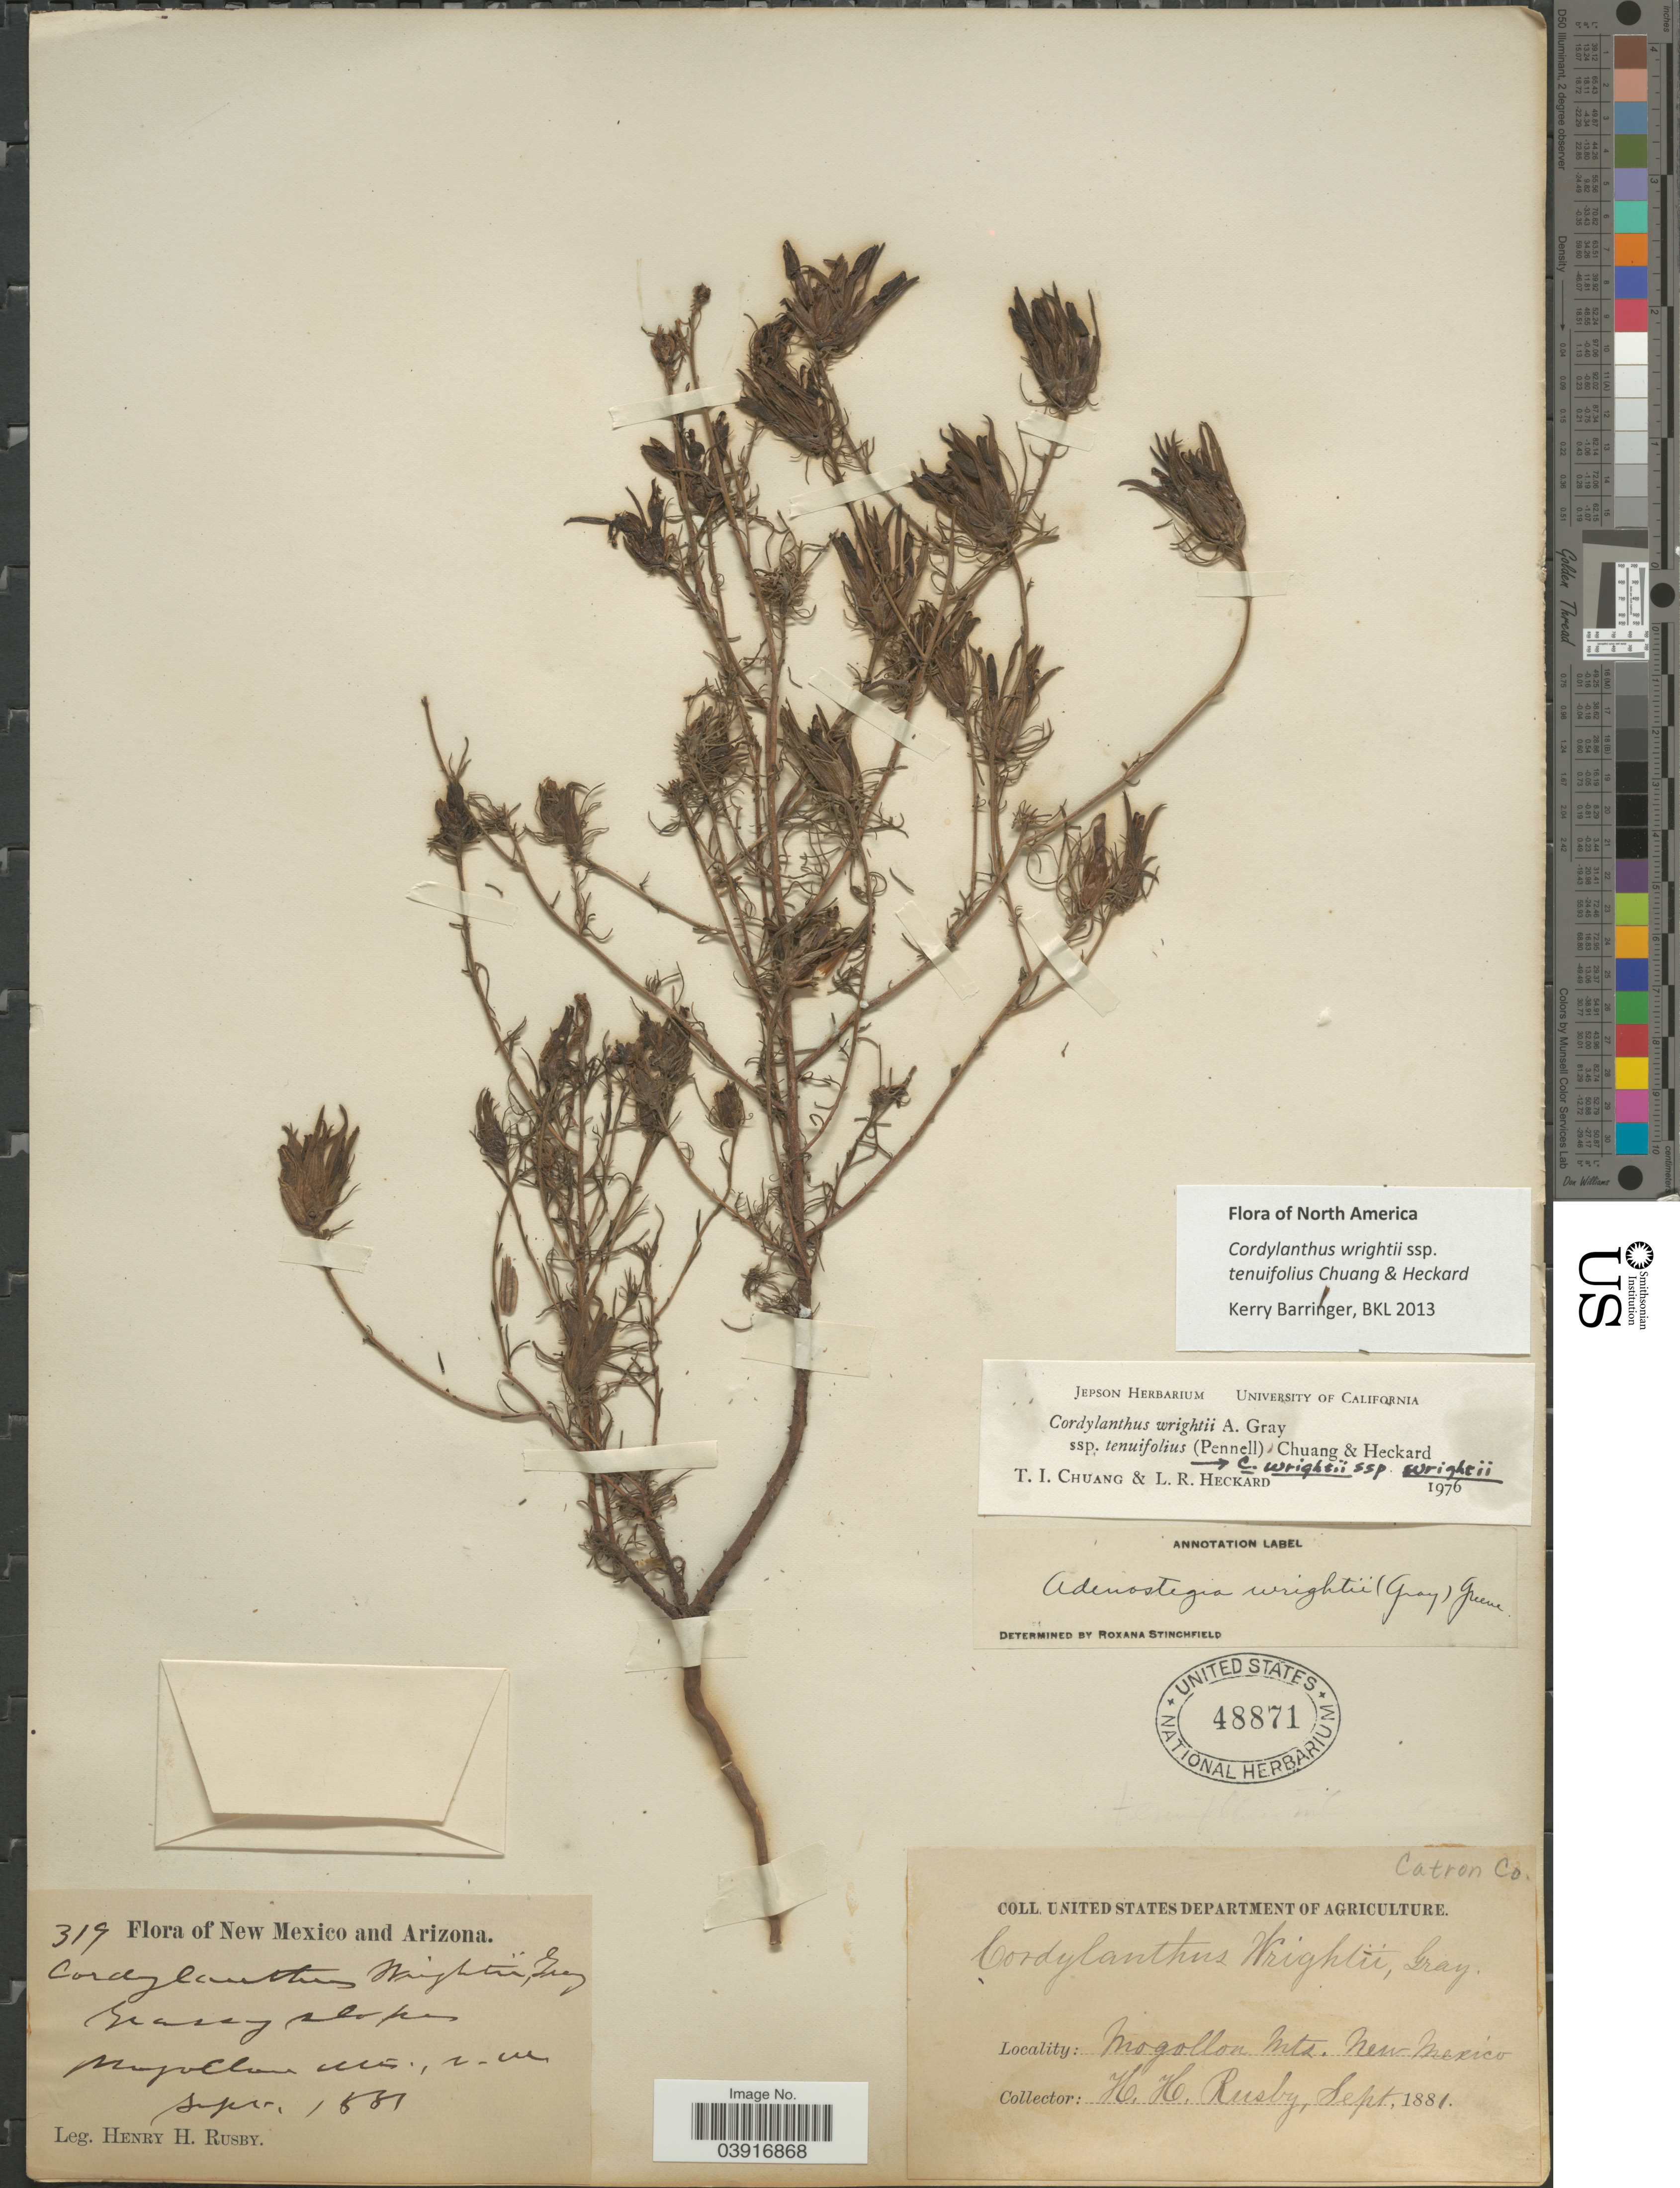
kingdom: Plantae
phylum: Tracheophyta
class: Magnoliopsida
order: Lamiales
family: Orobanchaceae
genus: Cordylanthus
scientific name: Cordylanthus wrightii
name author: A. Gray in Emory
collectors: H. H. Rusby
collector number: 319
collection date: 1881-09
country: United States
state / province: New Mexico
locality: Mogollon Mts. Catron Co.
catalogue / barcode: US 48871